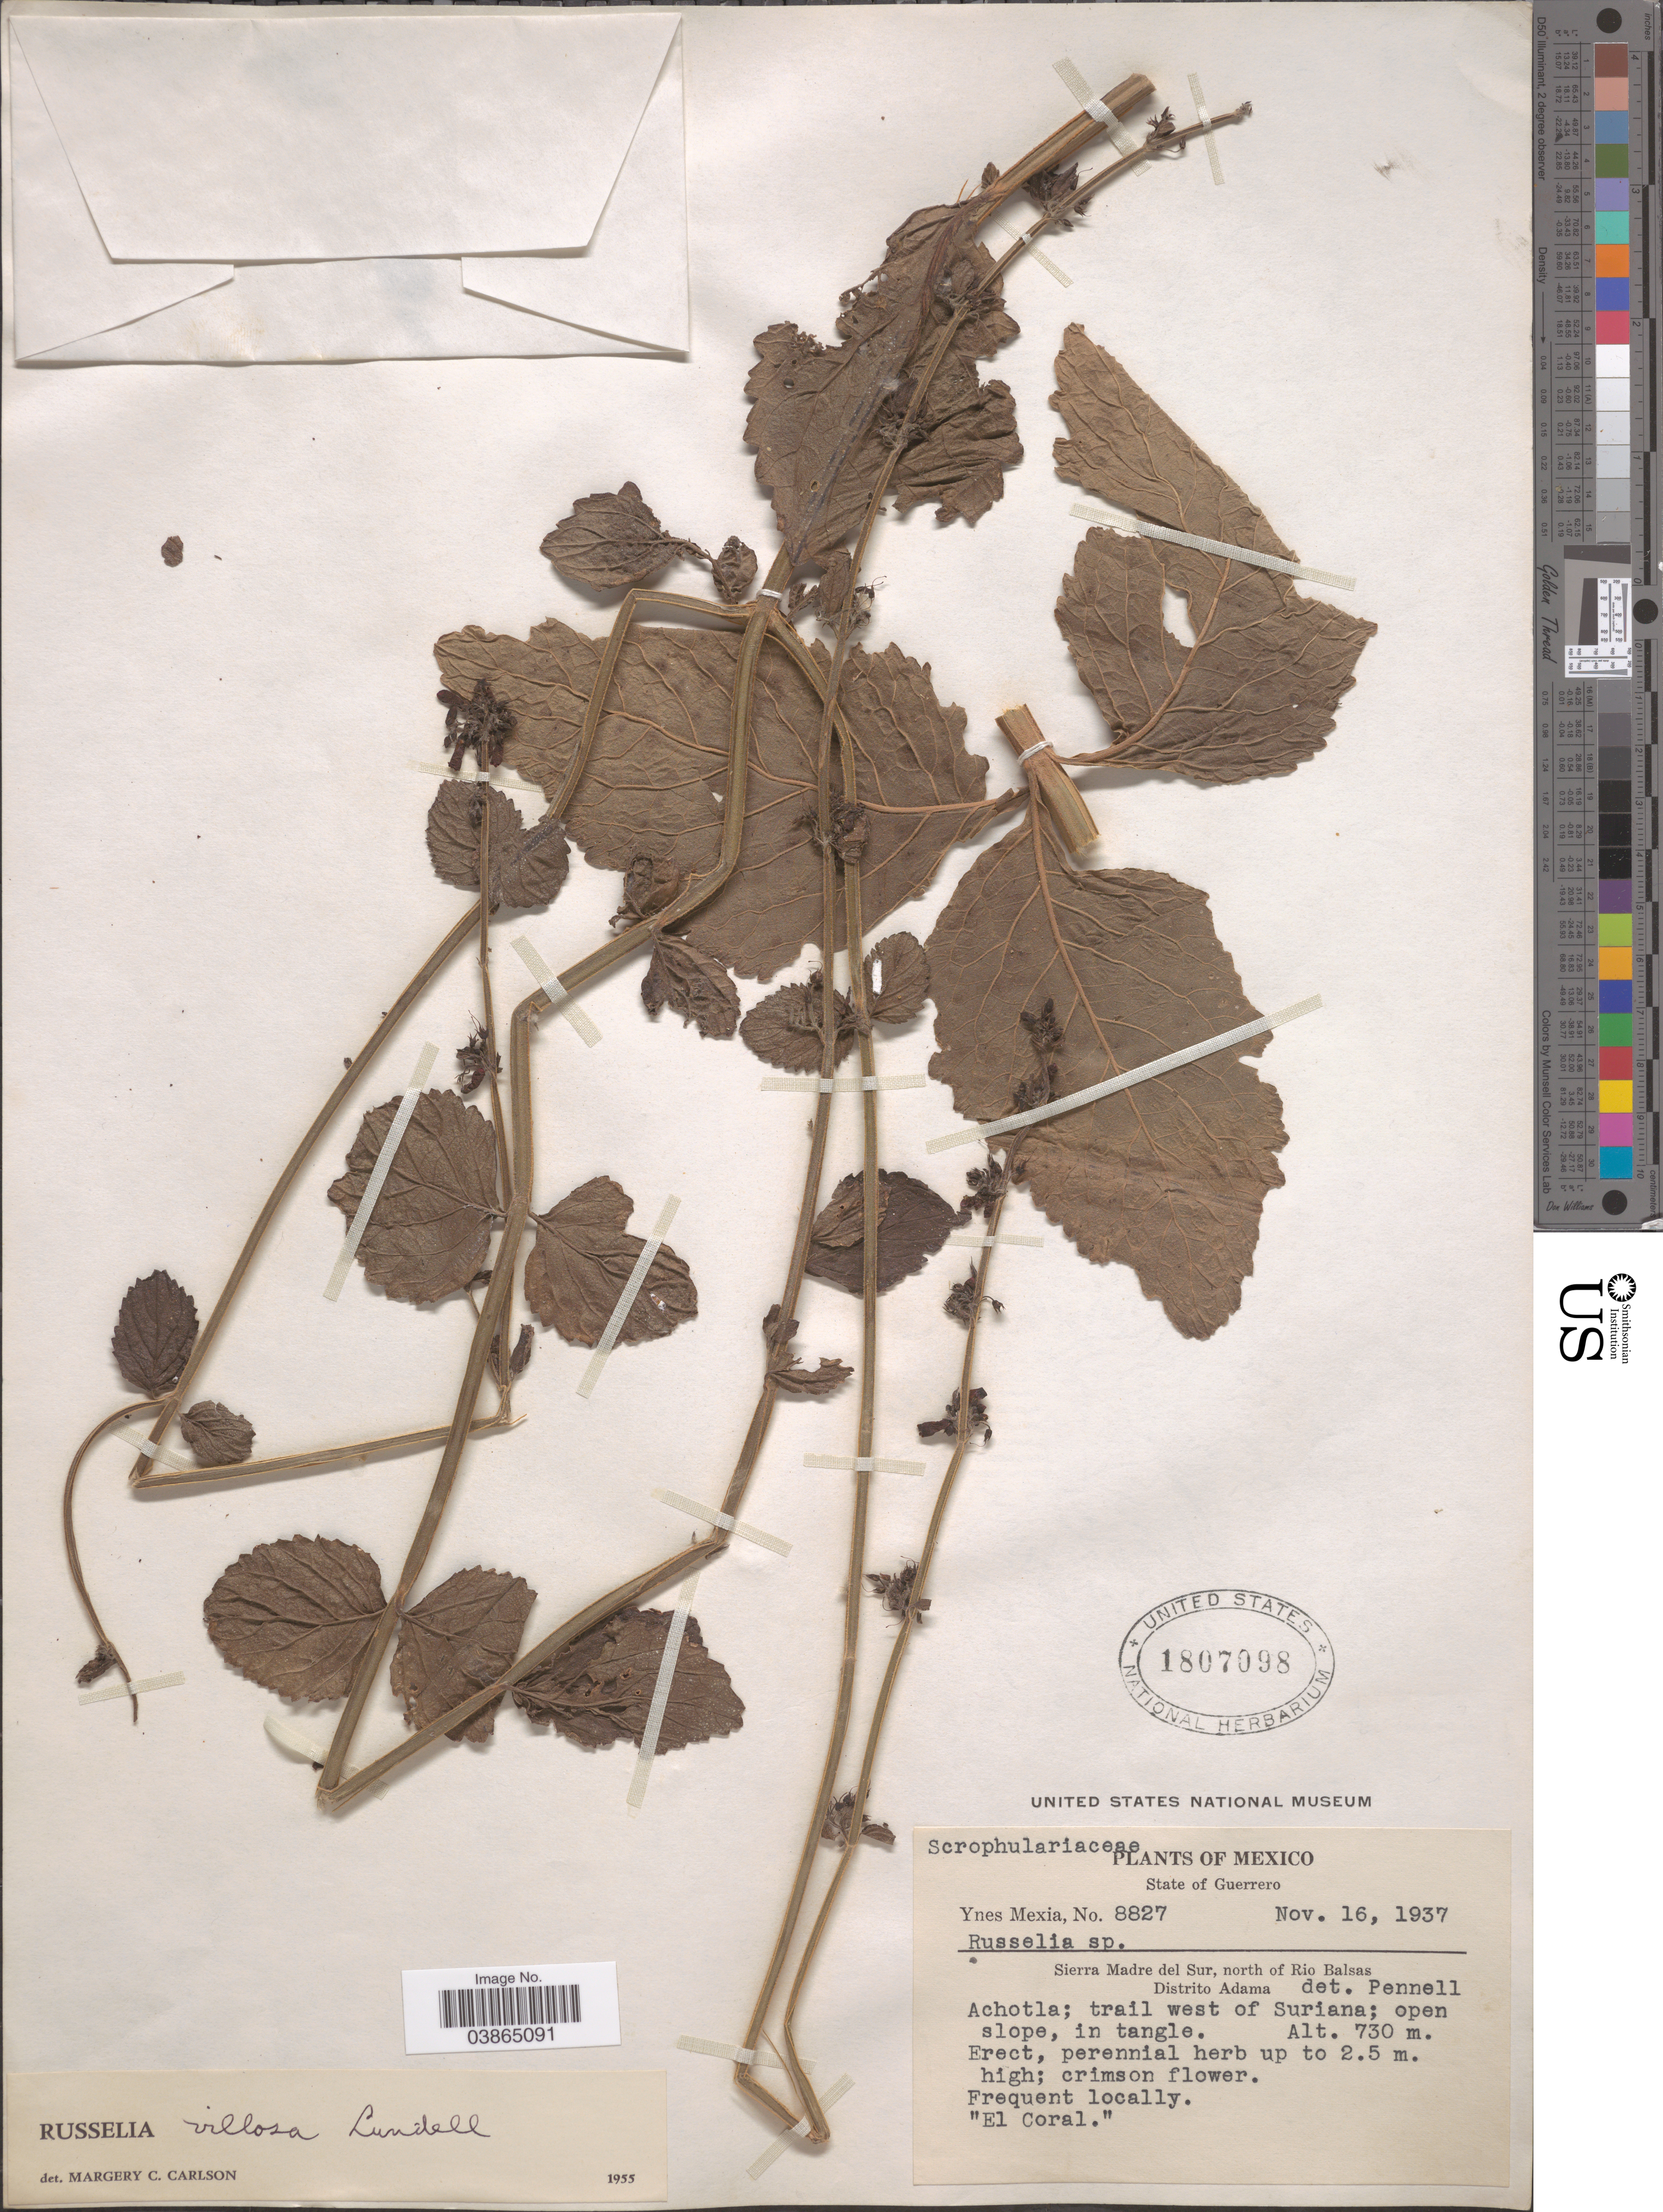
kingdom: Plantae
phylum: Tracheophyta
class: Magnoliopsida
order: Lamiales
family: Plantaginaceae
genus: Russelia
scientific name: Russelia villosa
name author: Lundell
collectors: Y. Mexia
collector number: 8827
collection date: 1937-11-16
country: Mexico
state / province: Guerrero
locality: Sierra Madre del Sur, north of Rio Balsas Distrito Adama. Achotla: trail west of Suriana.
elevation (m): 730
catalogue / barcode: US 1807098